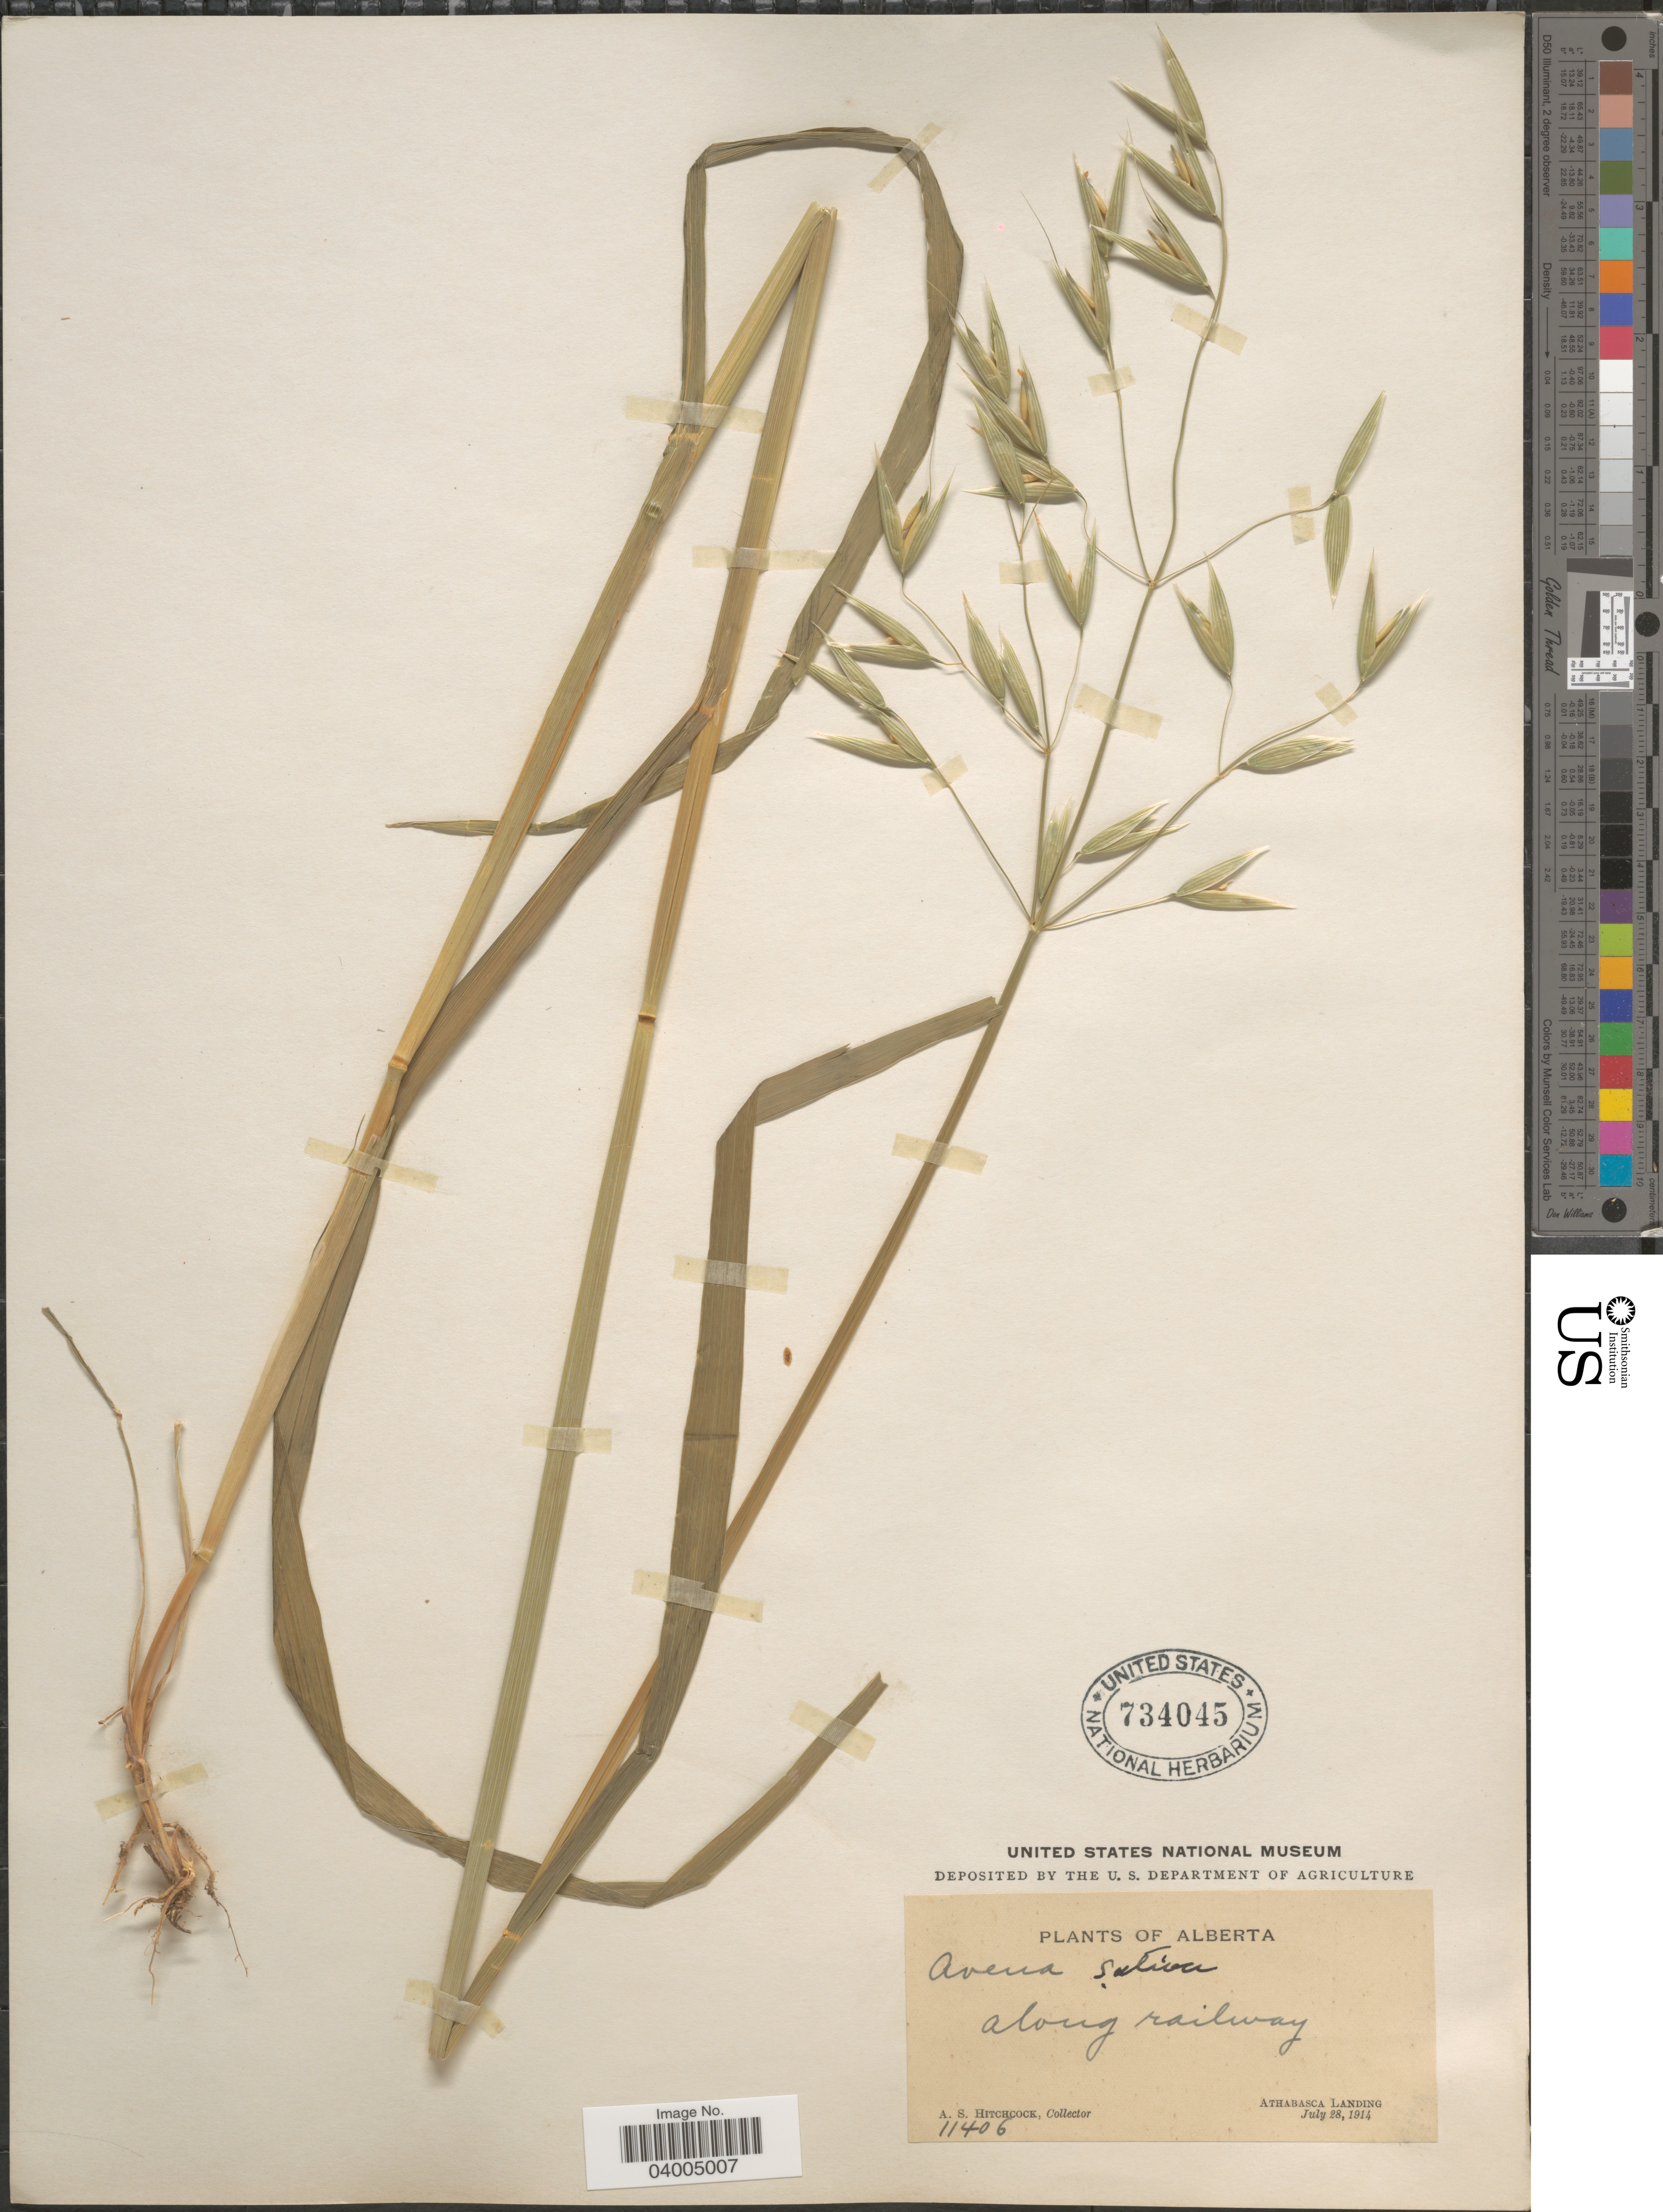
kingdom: Plantae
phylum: Tracheophyta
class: Liliopsida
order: Poales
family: Poaceae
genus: Avena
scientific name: Avena sativa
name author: L.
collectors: A. S. Hitchcock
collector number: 11406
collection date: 1914-07-28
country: Canada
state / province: Alberta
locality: Athabasca Landing.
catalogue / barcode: US 734045